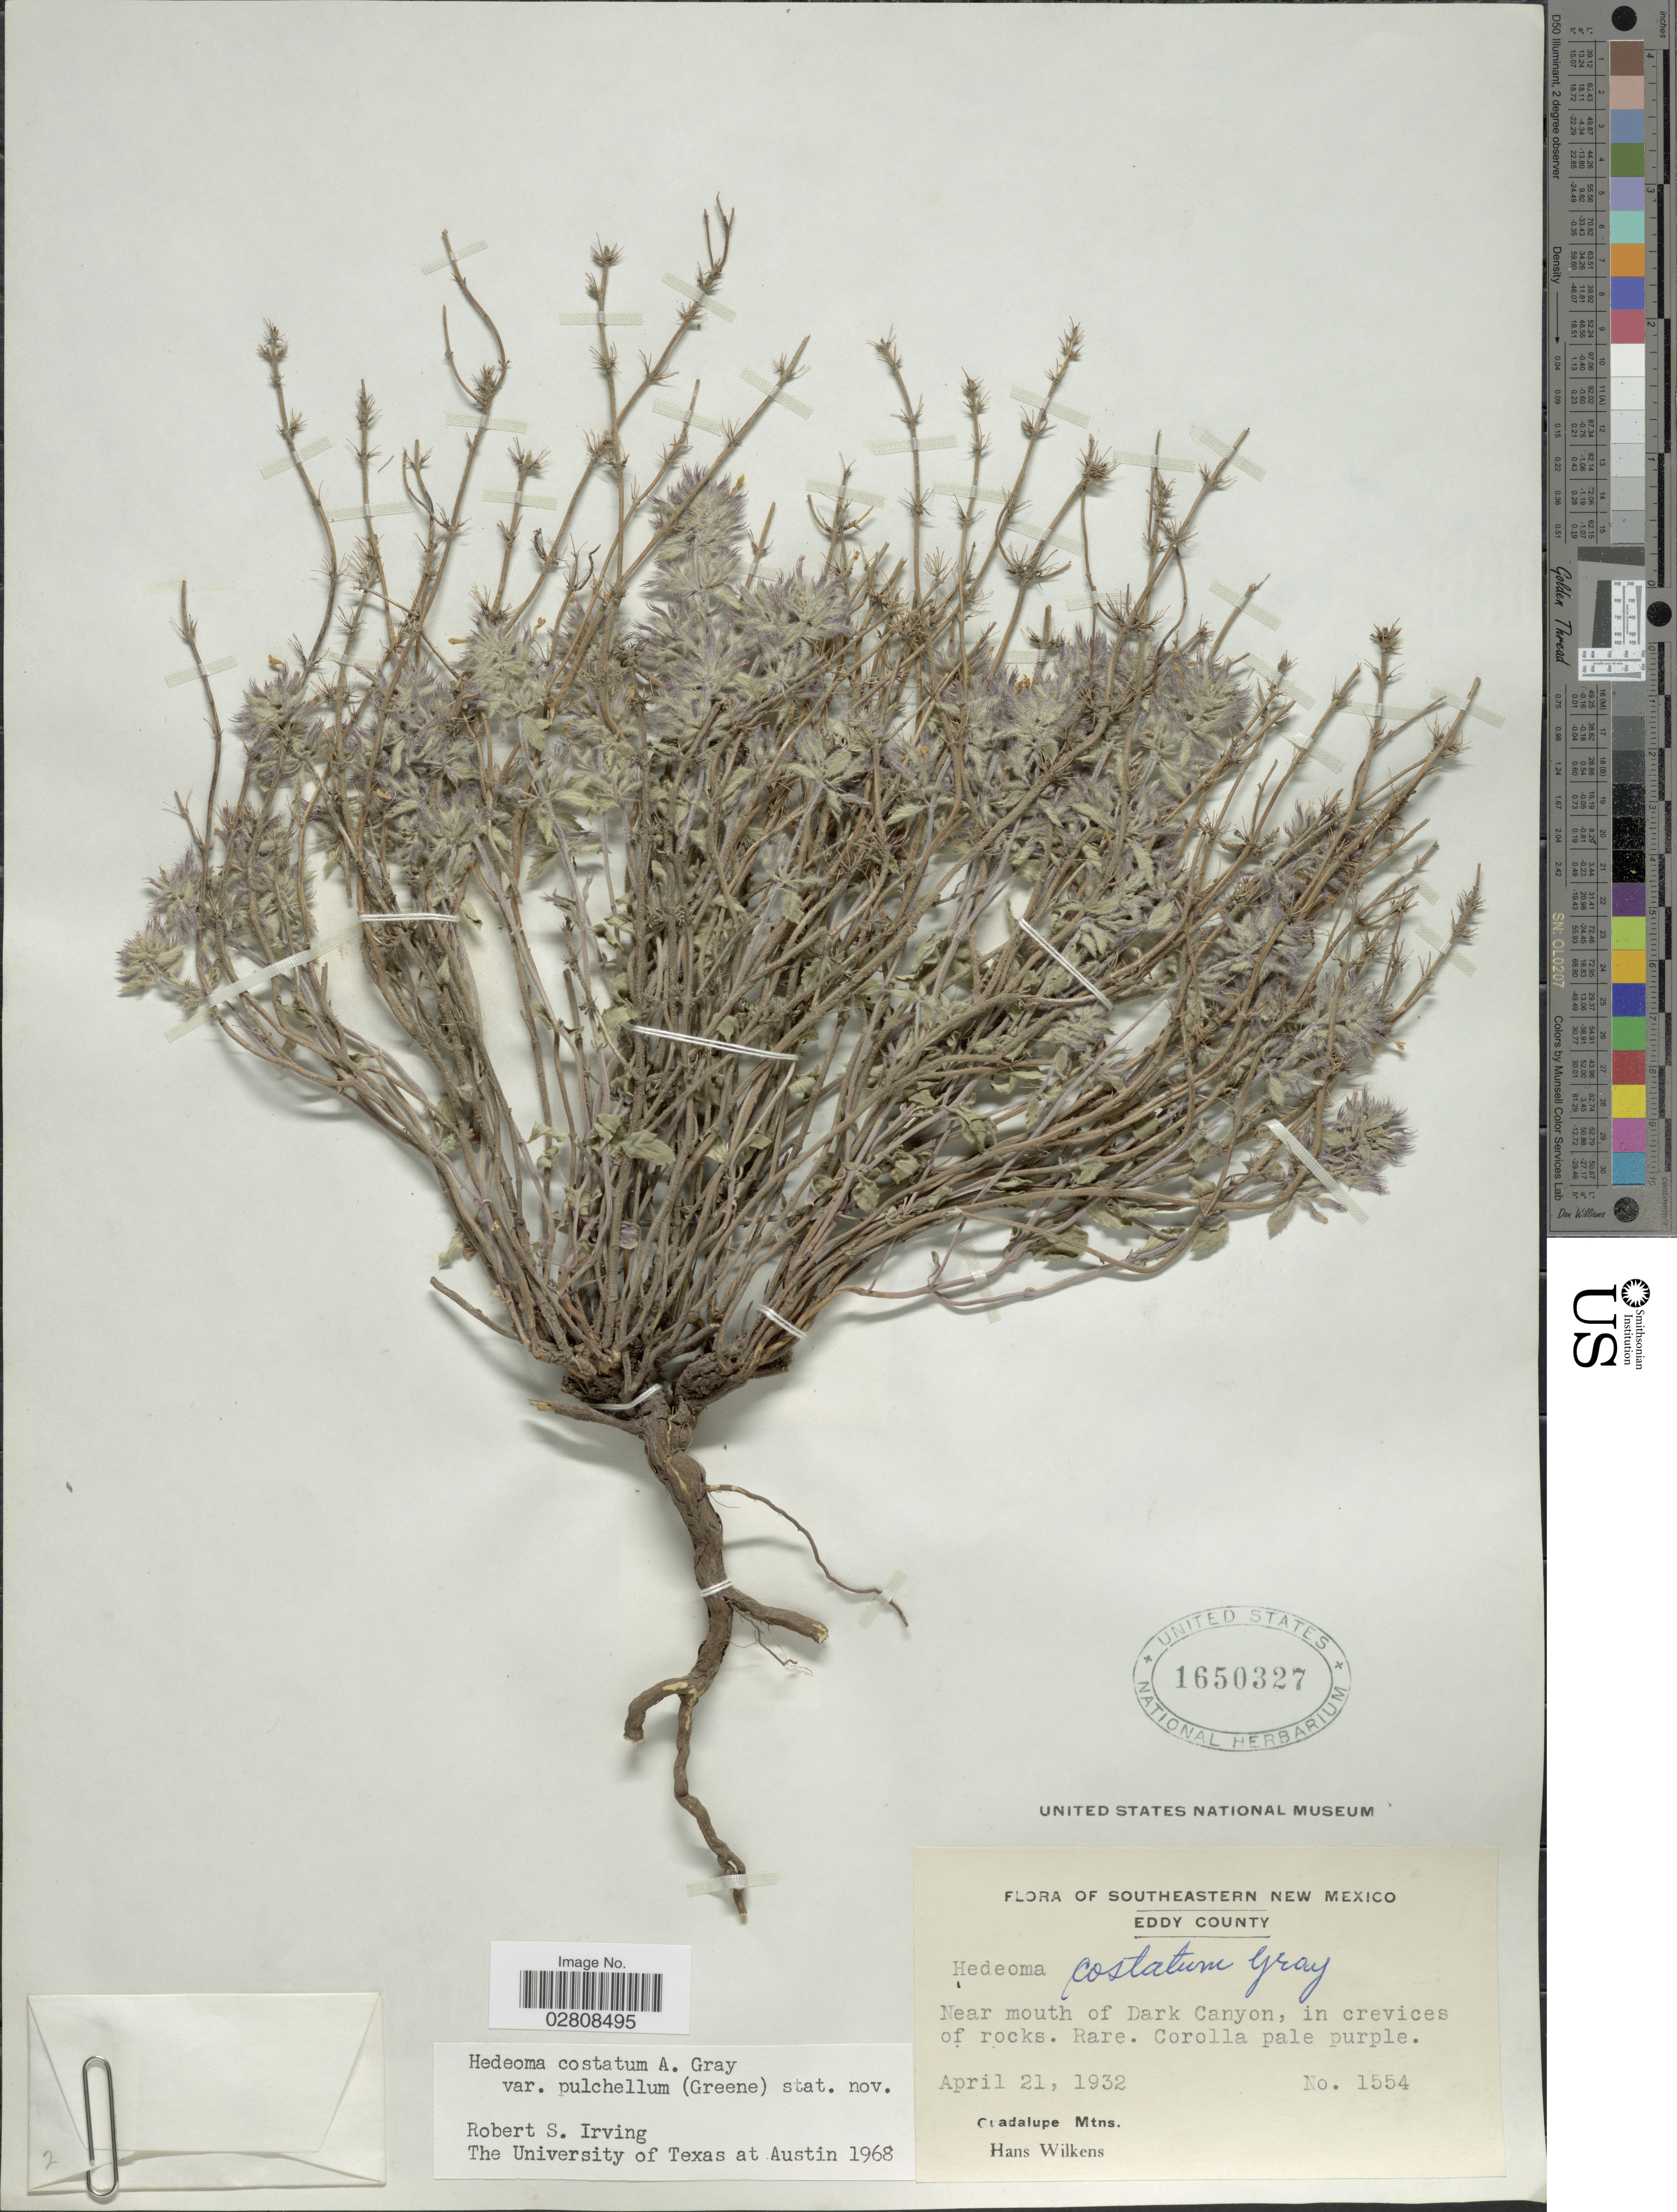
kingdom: Plantae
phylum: Tracheophyta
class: Magnoliopsida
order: Lamiales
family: Lamiaceae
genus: Hedeoma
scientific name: Hedeoma costata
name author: A. Gray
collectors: H. Wilkens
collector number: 1554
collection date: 1932-04-21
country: United States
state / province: New Mexico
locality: Southeastern New Mexico. Eddy County. Near mouth of Dark Canyon, in crevices of rocks. Guadalupe Mtns.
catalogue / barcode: US 1650327